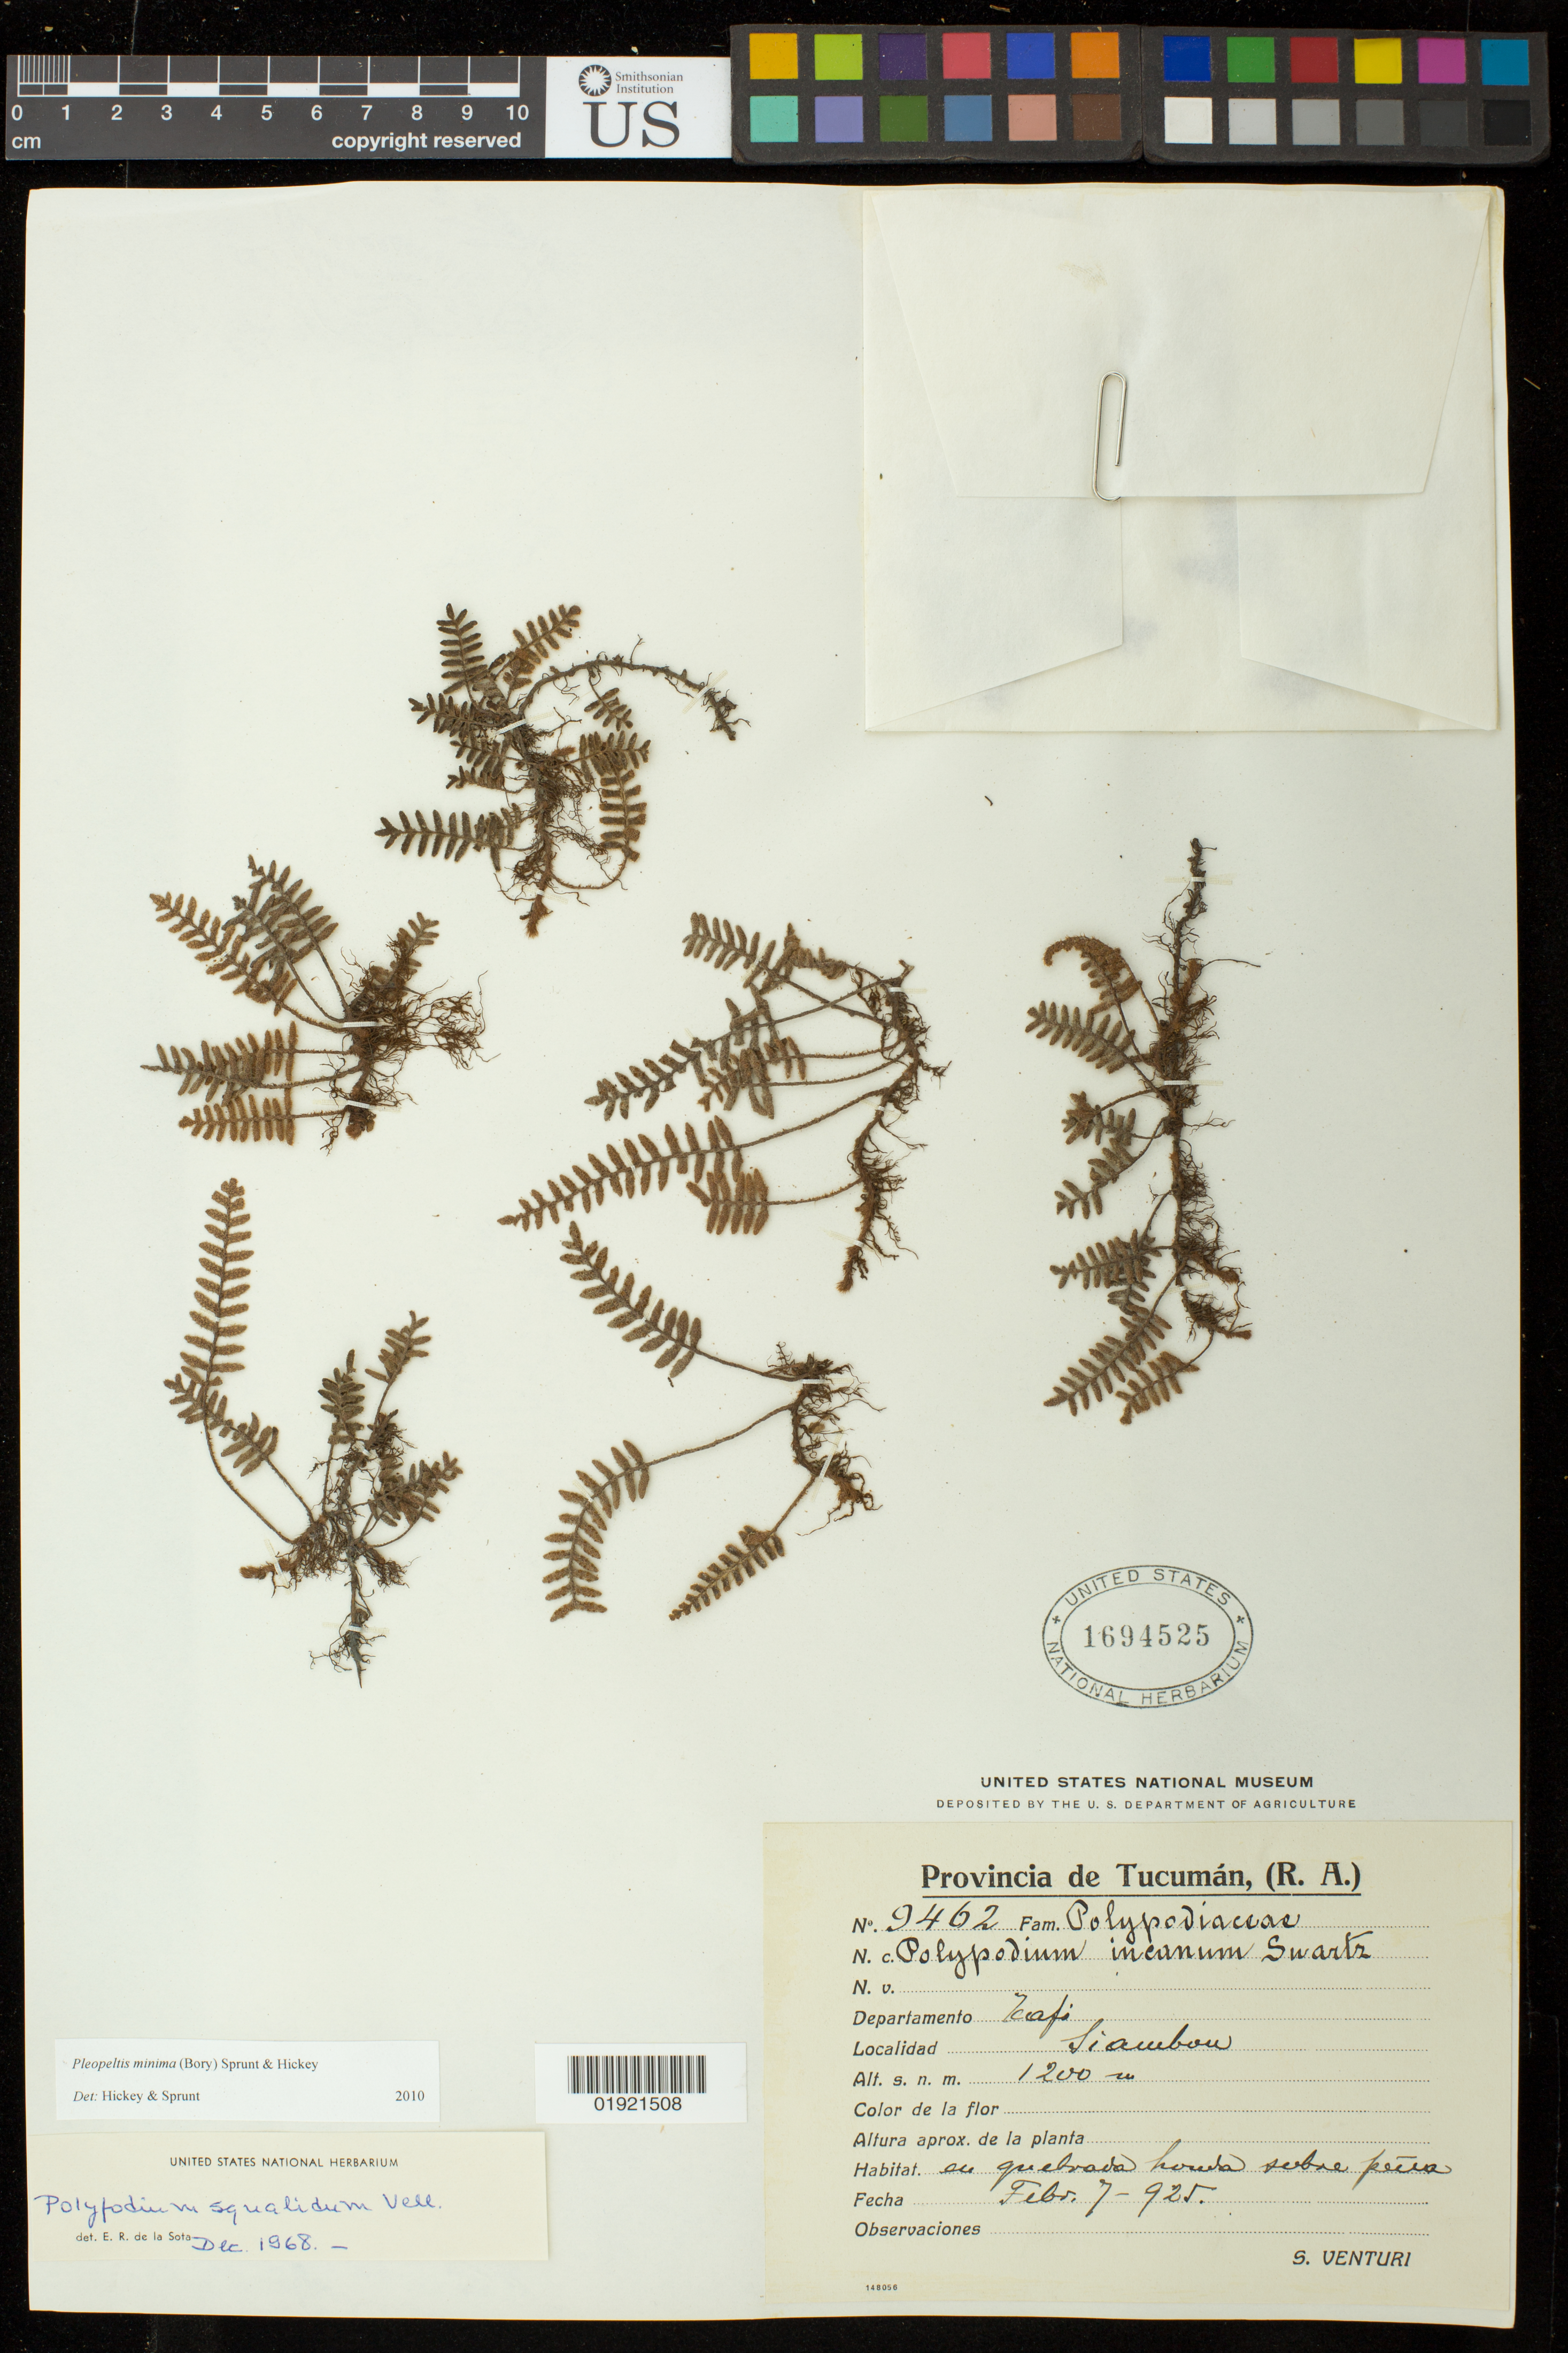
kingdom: Plantae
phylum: Tracheophyta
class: Polypodiopsida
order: Polypodiales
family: Polypodiaceae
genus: Pleopeltis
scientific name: Pleopeltis minima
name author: (Bory) J. Prado & R. Y. Hirai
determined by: Sprunt, S. V.; Hickey, R. J.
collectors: S. Venturi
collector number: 9462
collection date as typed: Febs. 7 - 925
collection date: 1925-02-07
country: Argentina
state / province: Tucuman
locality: Departamento: Tafi, Localidad: Siambón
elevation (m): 1200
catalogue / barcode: US 1694525